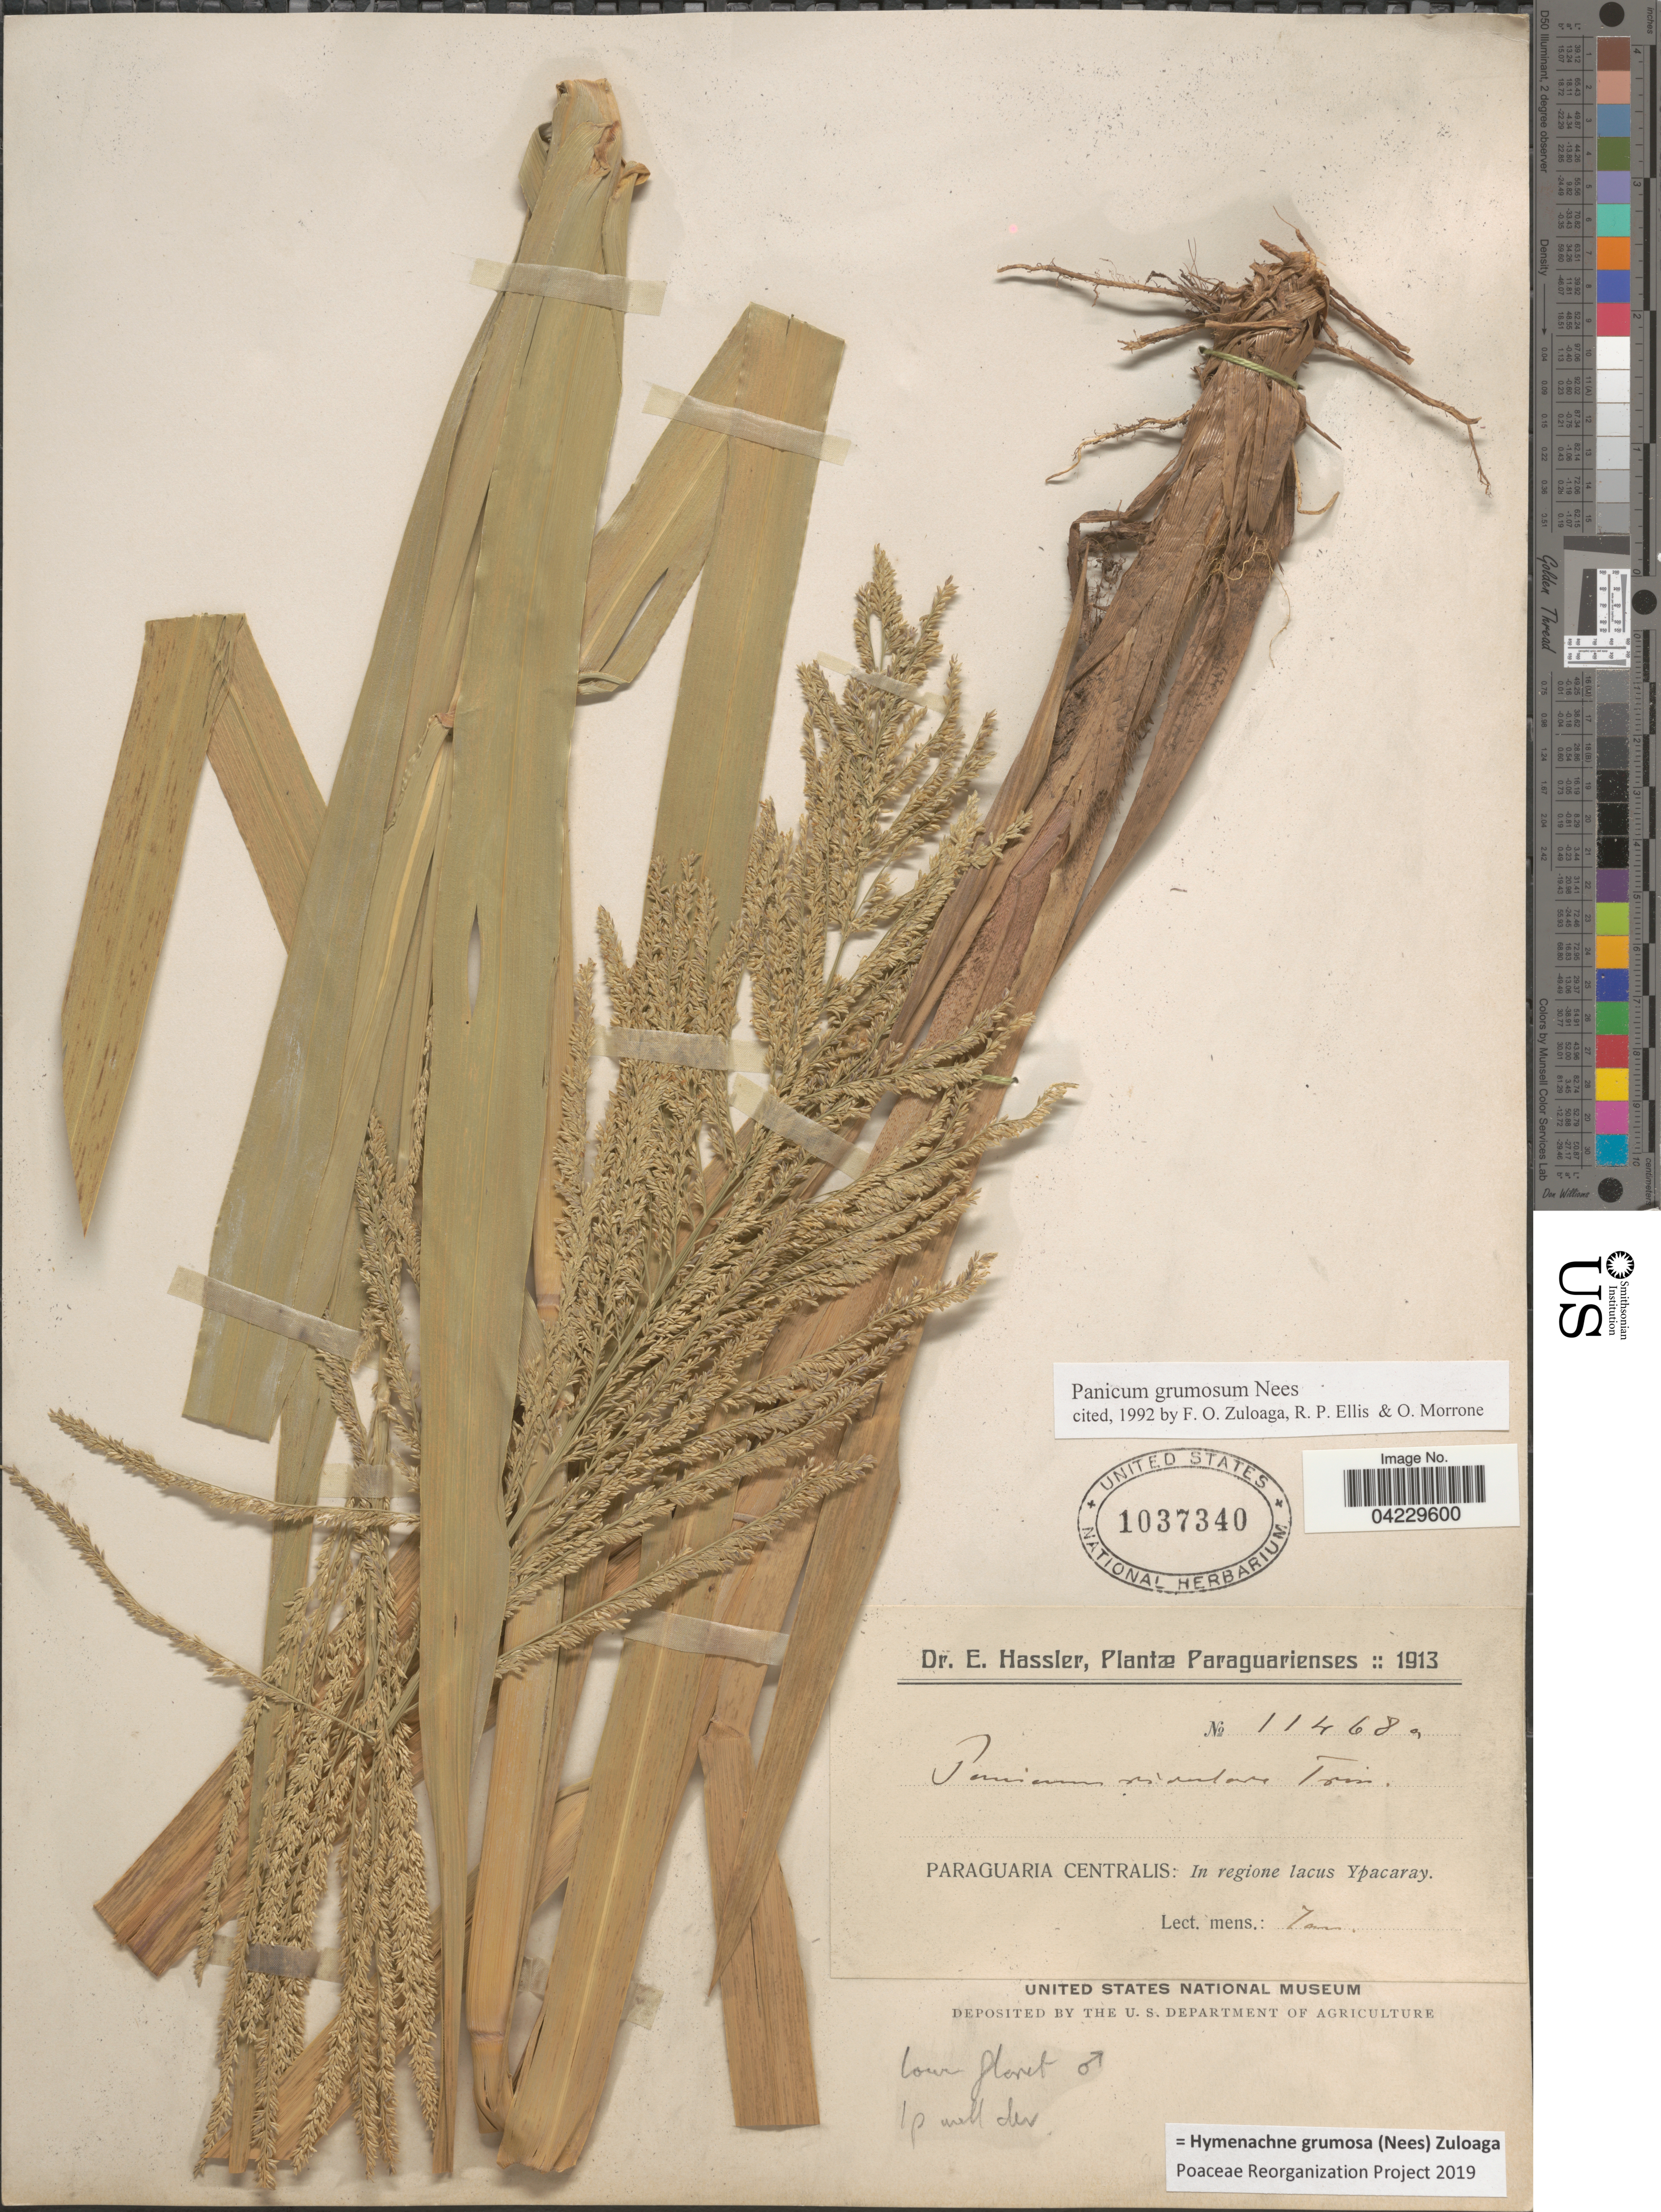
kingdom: Plantae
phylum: Tracheophyta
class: Liliopsida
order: Poales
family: Poaceae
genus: Hymenachne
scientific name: Hymenachne grumosa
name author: (Nees) Zuloaga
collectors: E. Hassler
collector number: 11468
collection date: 1913-01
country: Paraguay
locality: Paraguaria Centralis: In regione lacus Ypacaray.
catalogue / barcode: US 1037340